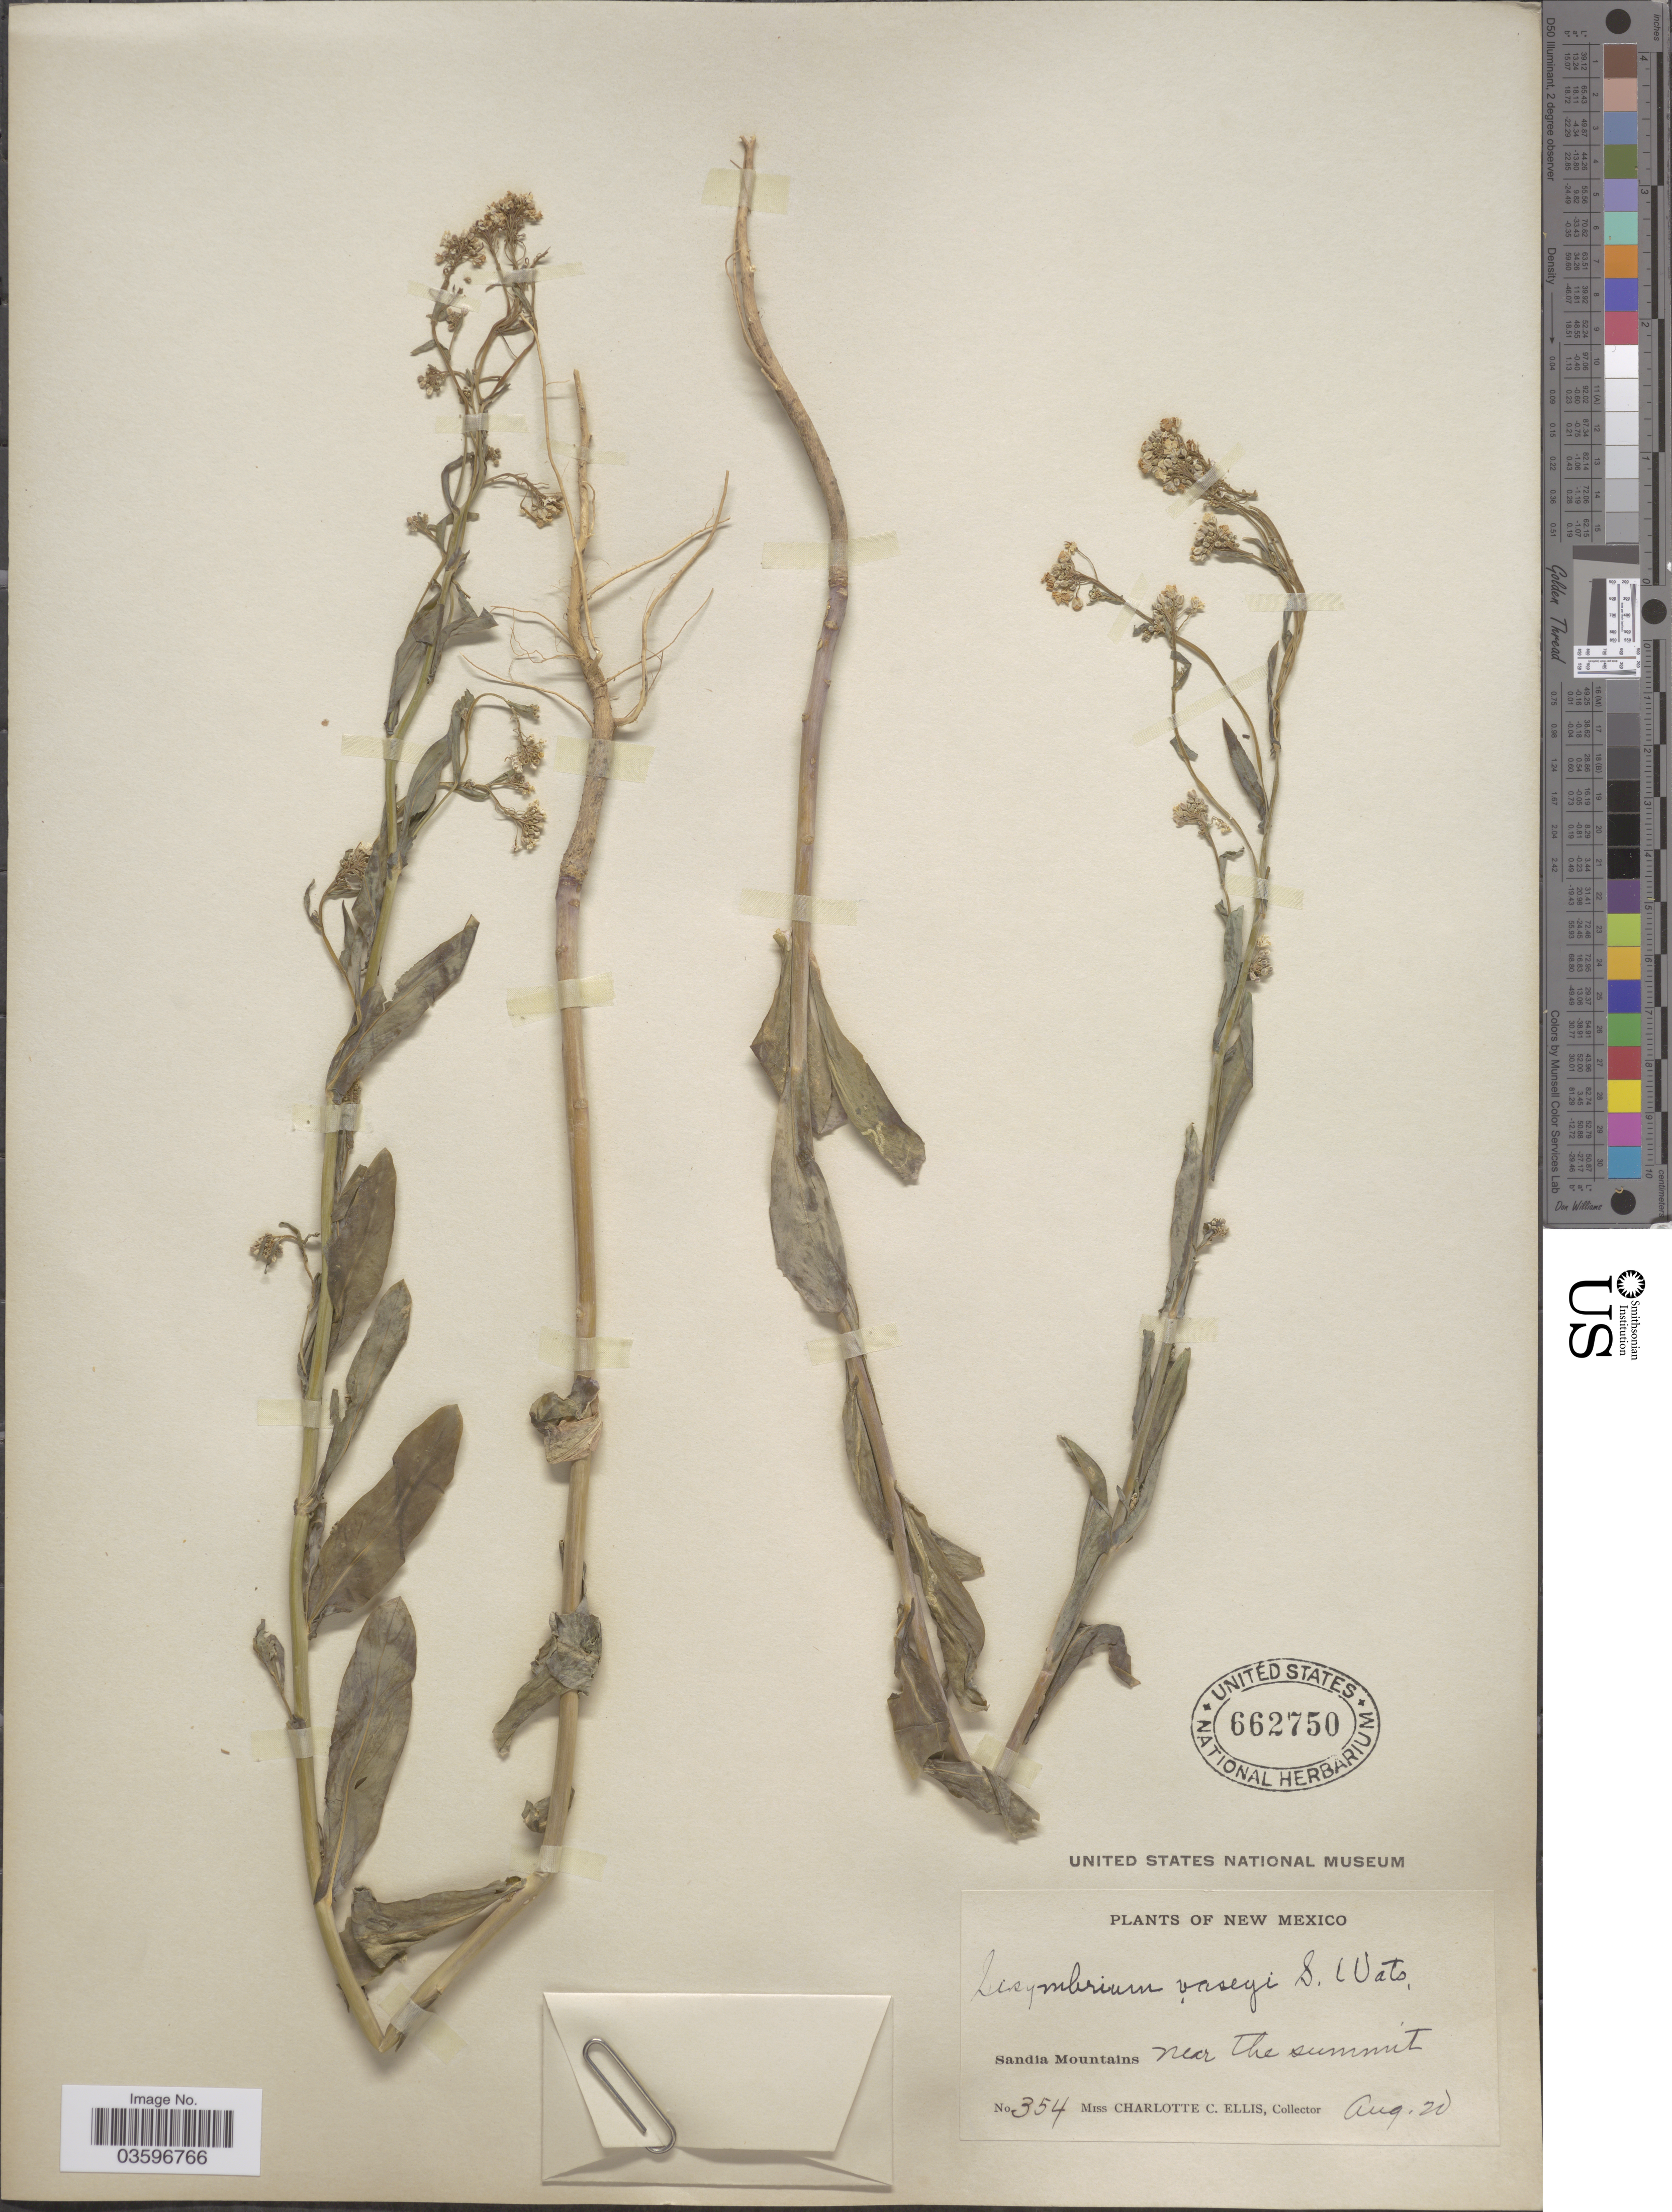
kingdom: Plantae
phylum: Tracheophyta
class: Magnoliopsida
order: Brassicales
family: Brassicaceae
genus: Thelypodiopsis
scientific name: Thelypodiopsis vaseyi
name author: (S. Watson ex B.L. Rob.) Rollins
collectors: C. C. Ellis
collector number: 354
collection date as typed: Transcribed d/m/y: /8/20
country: United States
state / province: New Mexico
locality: Sandia Mountains, Near the Summit.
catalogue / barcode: US 662750